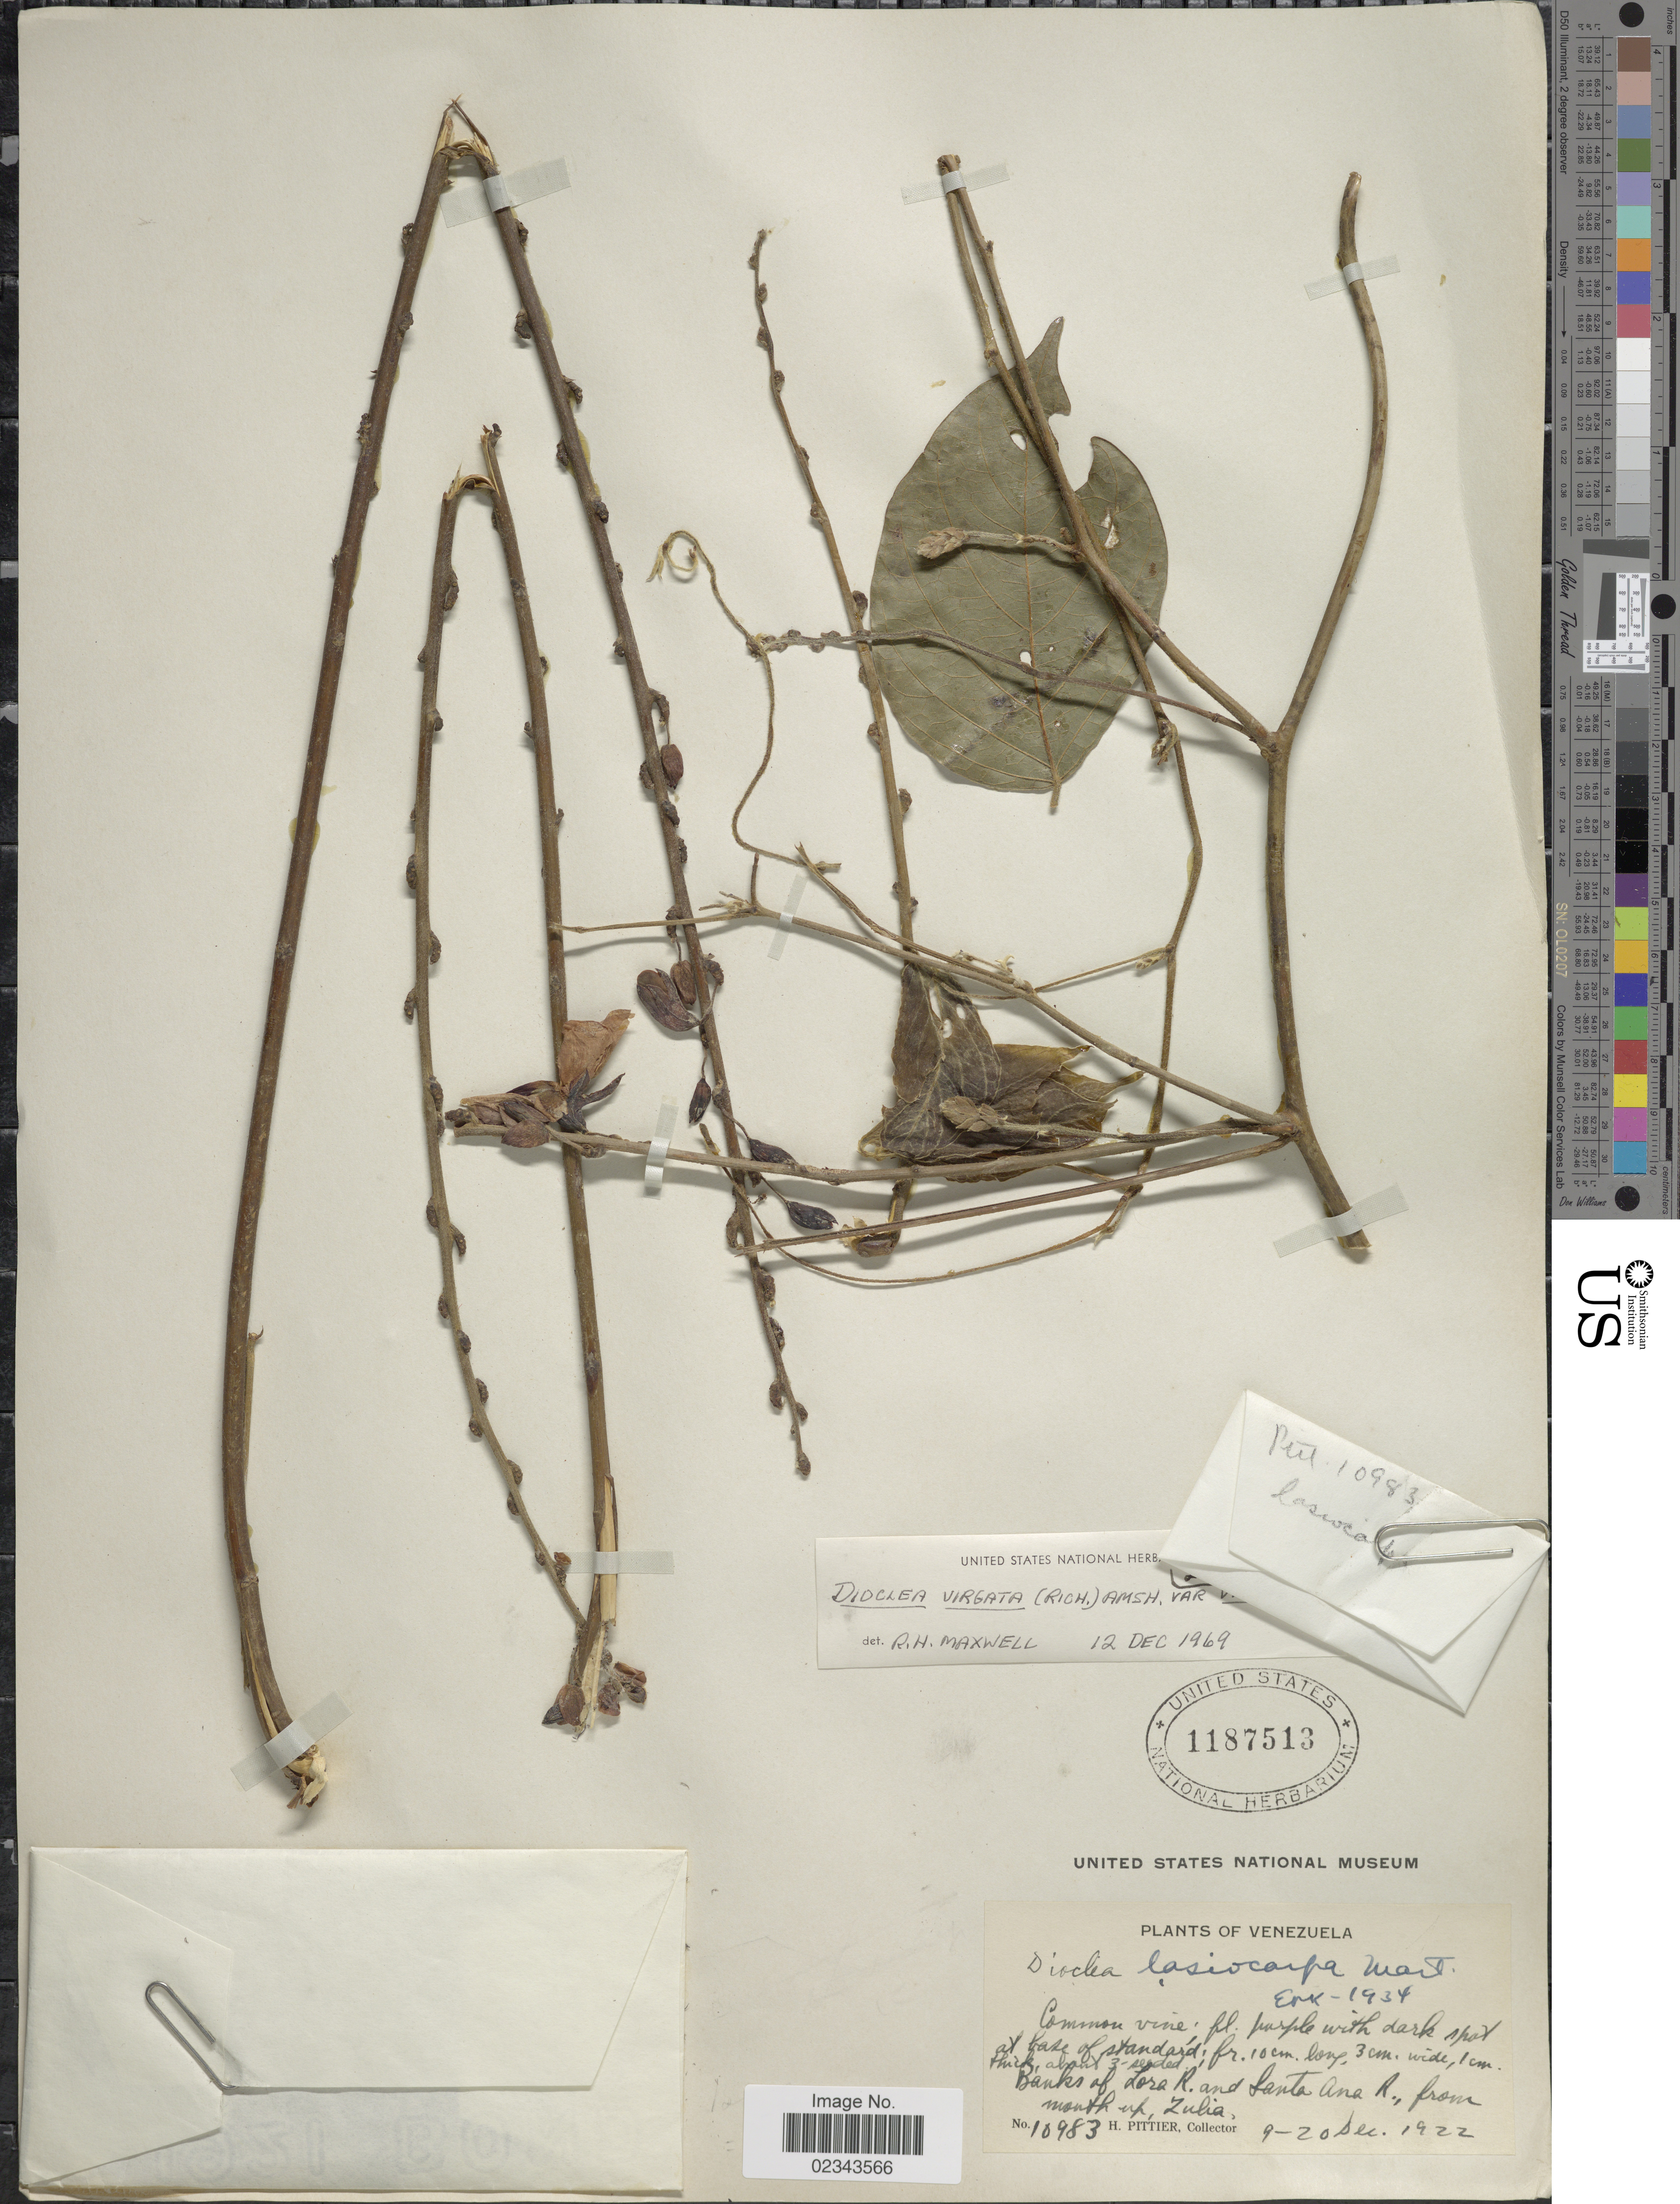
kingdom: Plantae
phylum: Tracheophyta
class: Magnoliopsida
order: Fabales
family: Fabaceae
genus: Dioclea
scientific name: Dioclea virgata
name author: (Rich.) Amshoff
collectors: H. F. Pittier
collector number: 10983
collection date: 1922-12-09/1922-12-20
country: Venezuela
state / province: Zulia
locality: Banks of Lora R. and Santa Ana R., from mouth up, Zulia.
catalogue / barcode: US 1187513